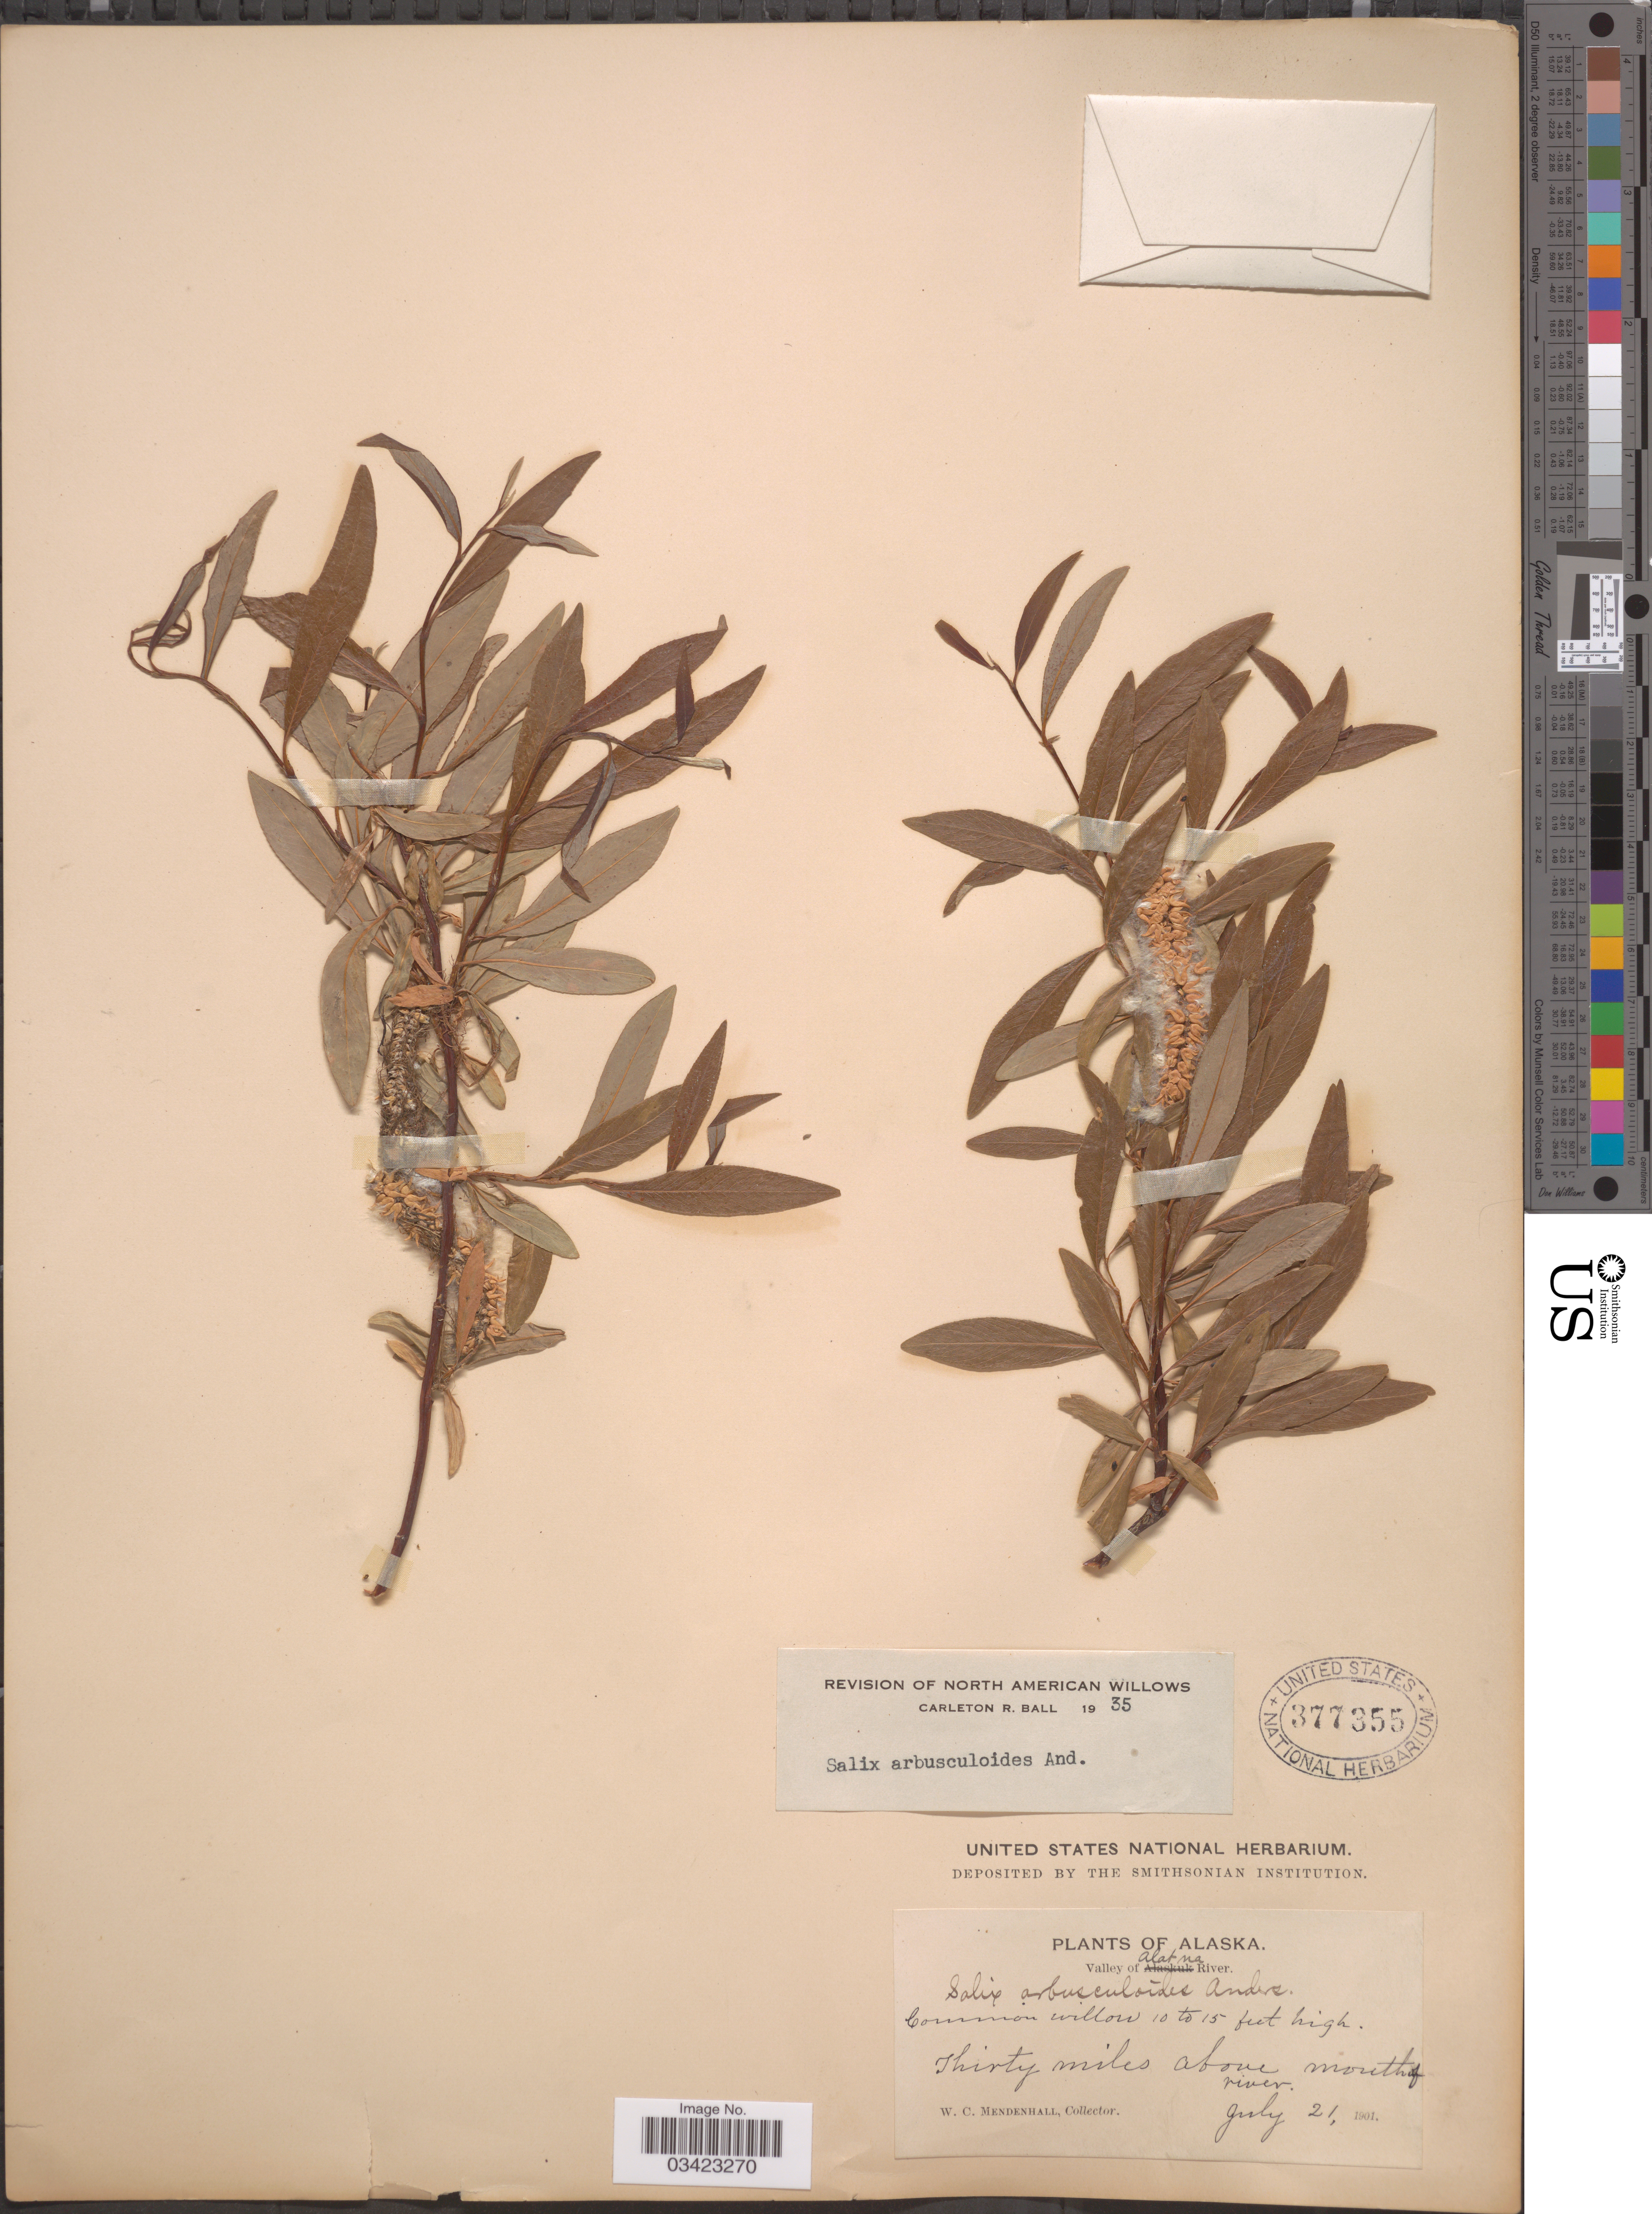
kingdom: Plantae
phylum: Tracheophyta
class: Magnoliopsida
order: Malpighiales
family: Salicaceae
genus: Salix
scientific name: Salix arbusculoides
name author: Andersson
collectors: W. Mendenhall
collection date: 1901-07-21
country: United States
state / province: Alaska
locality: Valley of Alatna River. Thirty miles above mouth of river.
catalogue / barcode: US 377355